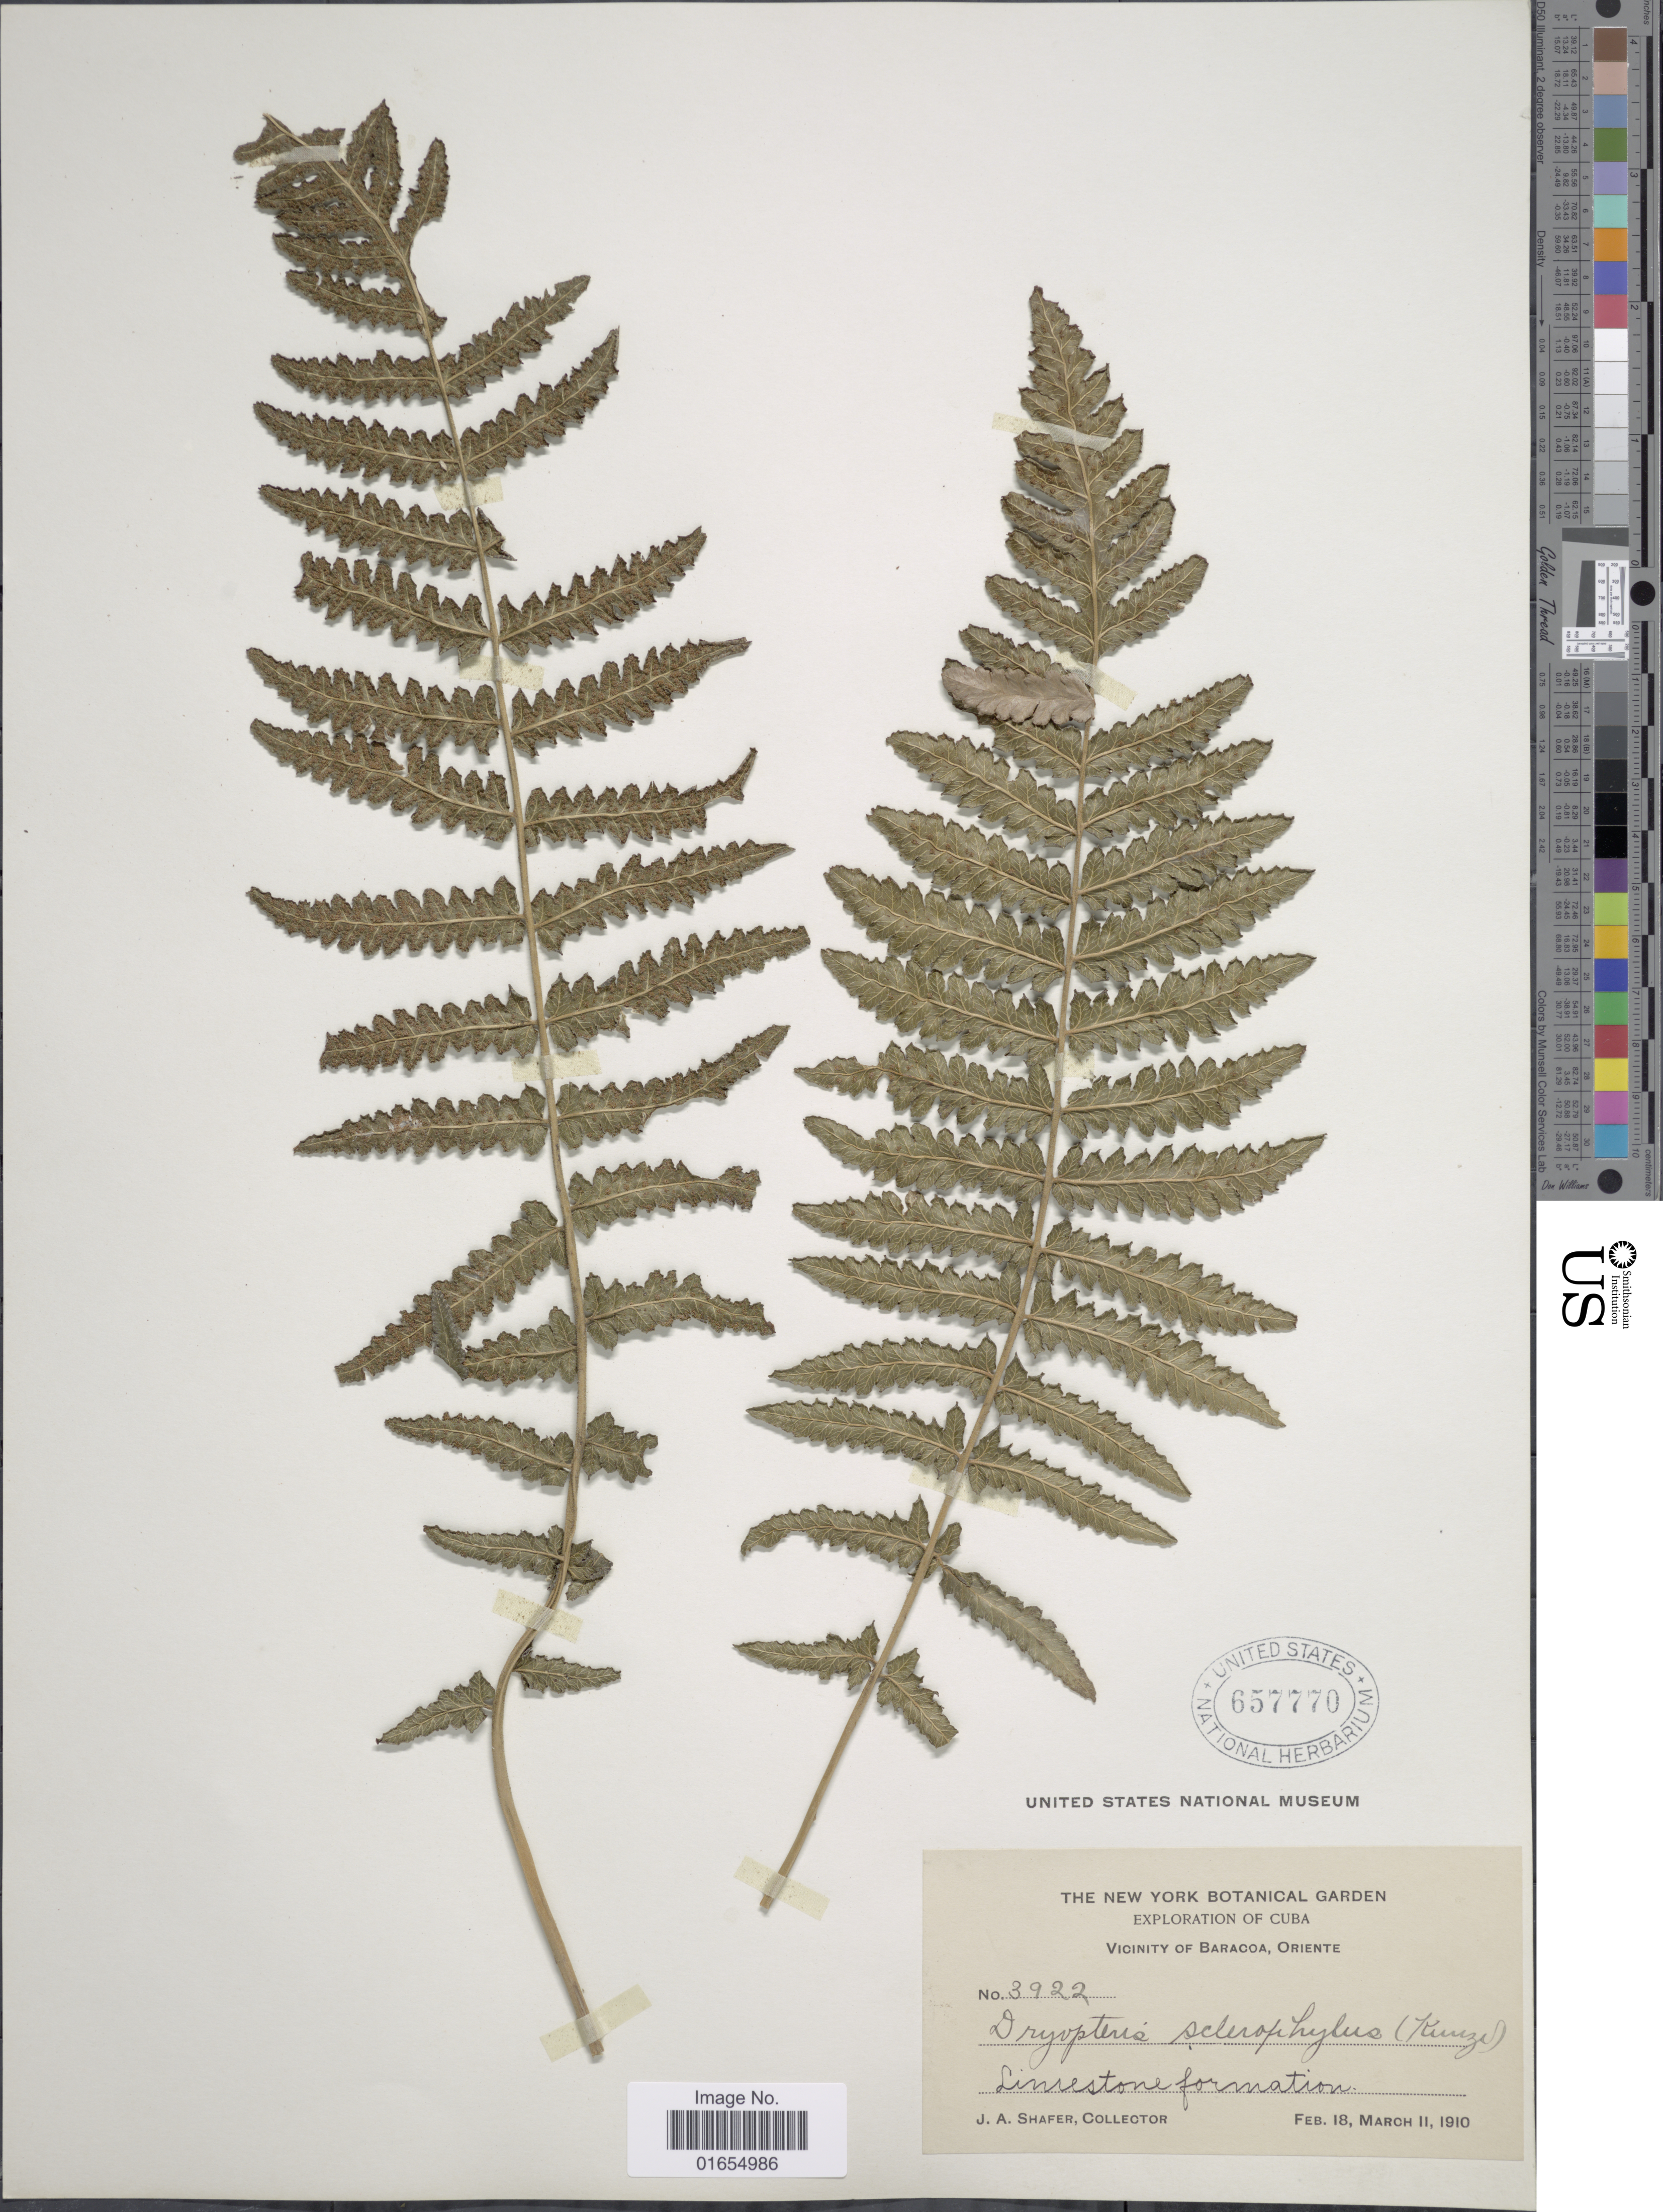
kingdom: Plantae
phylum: Tracheophyta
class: Polypodiopsida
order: Polypodiales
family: Thelypteridaceae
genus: Goniopteris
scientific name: Goniopteris sclerophylla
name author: (Poepp.) C.V. Morton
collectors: J. A. Shafer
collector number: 3922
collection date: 1910-02-18/1910-03-11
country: Cuba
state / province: Oriente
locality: Vicinity of Baracoa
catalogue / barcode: US 657770